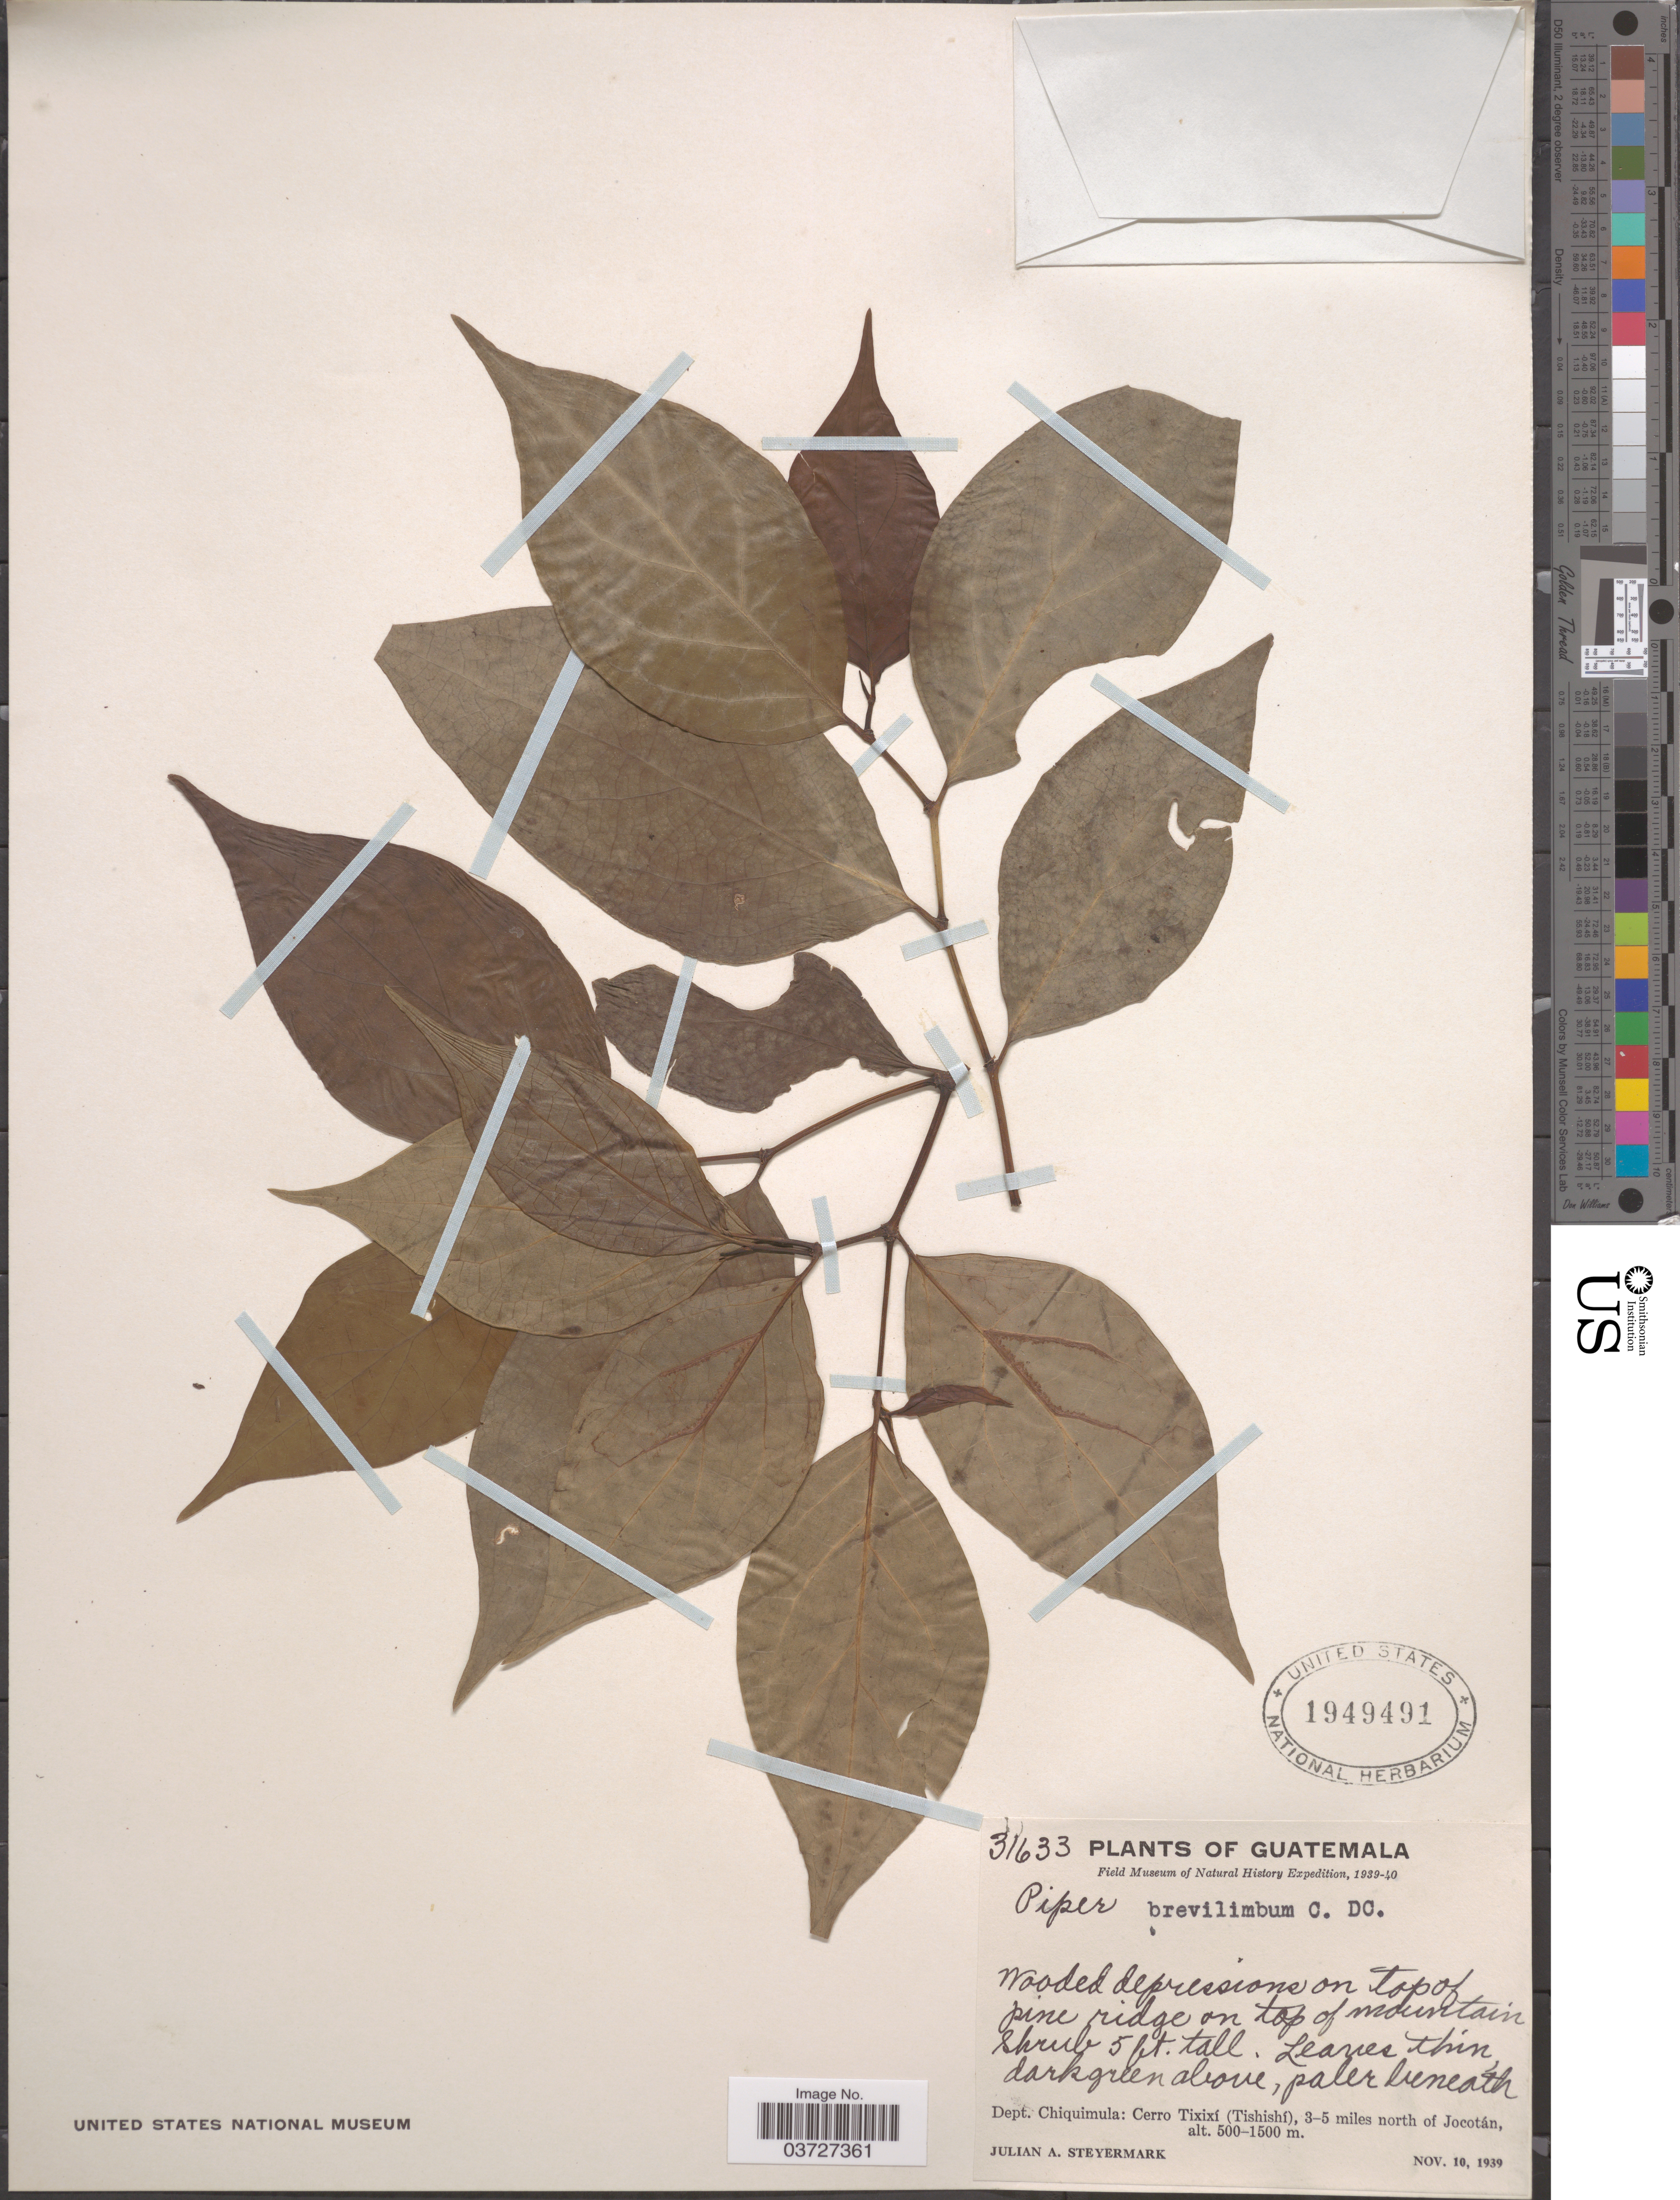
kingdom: Plantae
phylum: Tracheophyta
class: Magnoliopsida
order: Piperales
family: Piperaceae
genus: Piper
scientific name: Piper brevilimbum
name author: C. DC.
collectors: J. Steyermark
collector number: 31633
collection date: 1939-11-10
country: Guatemala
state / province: Chiquimula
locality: Dept. Chiquimula: Cerro Tixixí (Tishishí), 3-5 miles north of Jocotán.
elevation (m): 500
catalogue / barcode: US 1949491